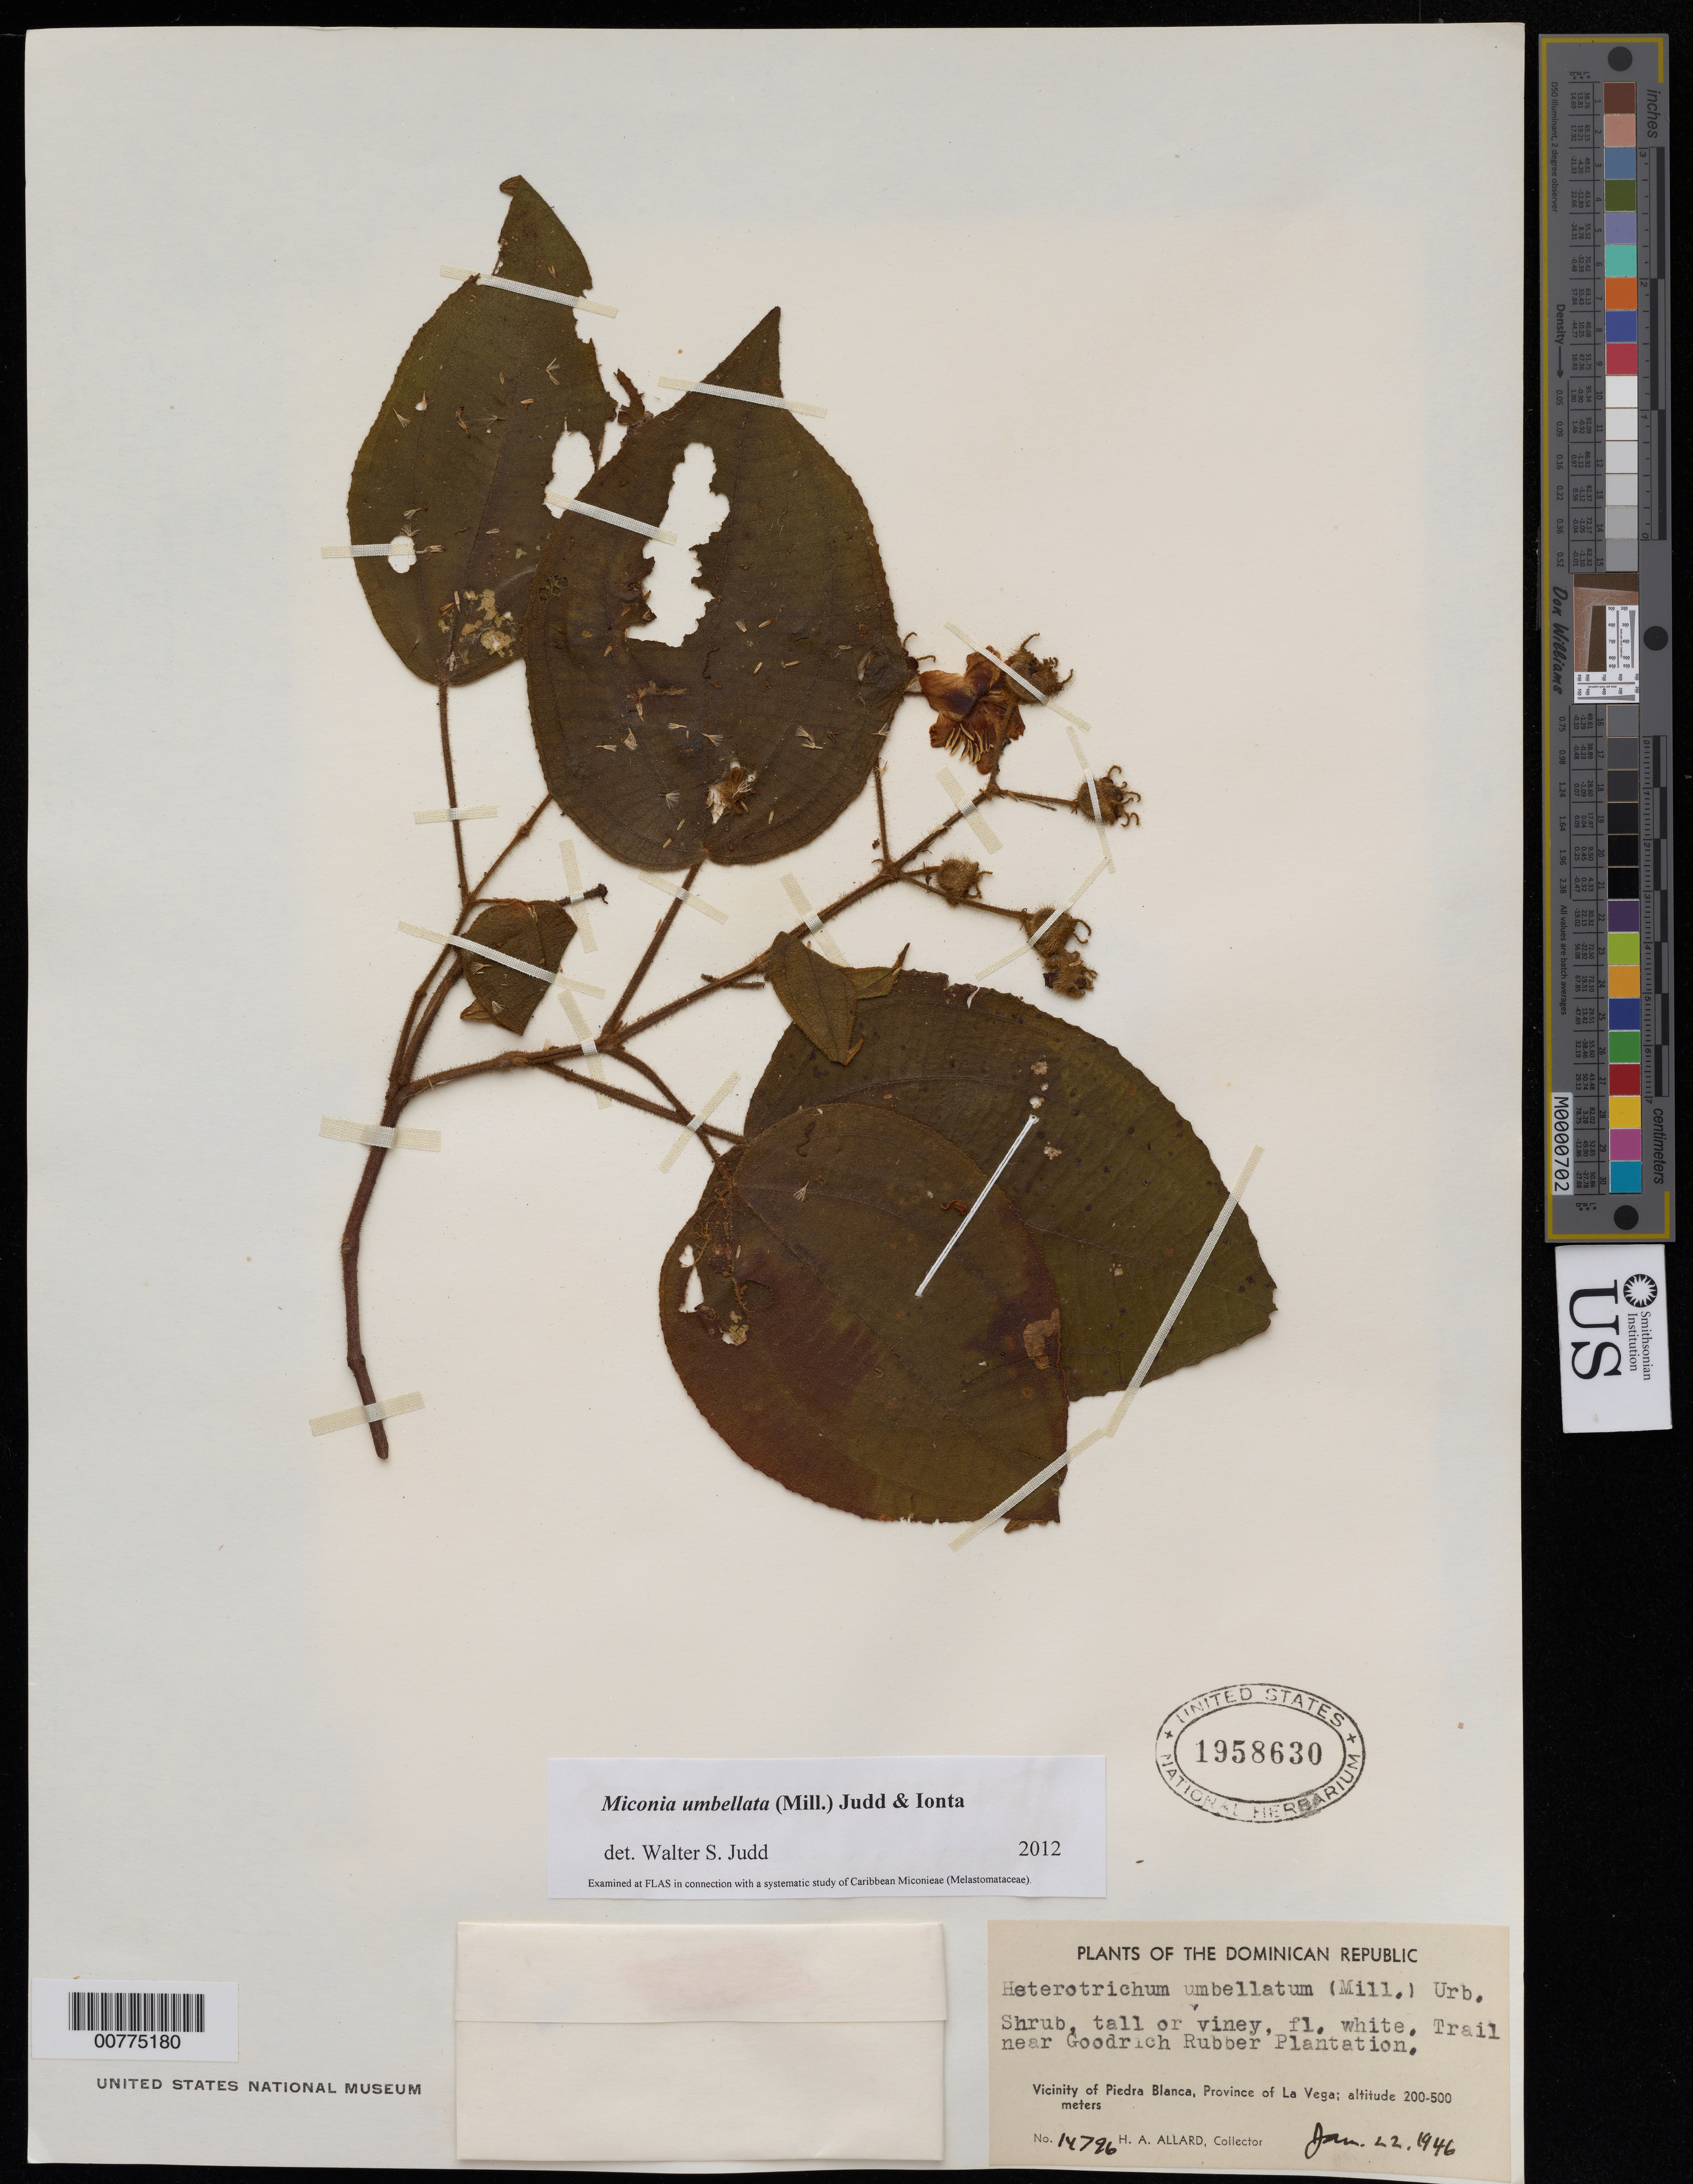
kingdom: Plantae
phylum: Tracheophyta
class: Magnoliopsida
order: Myrtales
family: Melastomataceae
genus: Miconia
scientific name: Miconia umbellata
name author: (Mill.) Judd & Ionta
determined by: Judd, Walter S.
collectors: H. A. Allard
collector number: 14796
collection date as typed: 22 Jan 1946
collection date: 1946-01-22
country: Dominican Republic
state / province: La Vega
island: Hispaniola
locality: Vicinity of Piedra Blanca, trail near Goodrich Rubber Plantation.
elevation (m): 200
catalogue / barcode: US 1958630